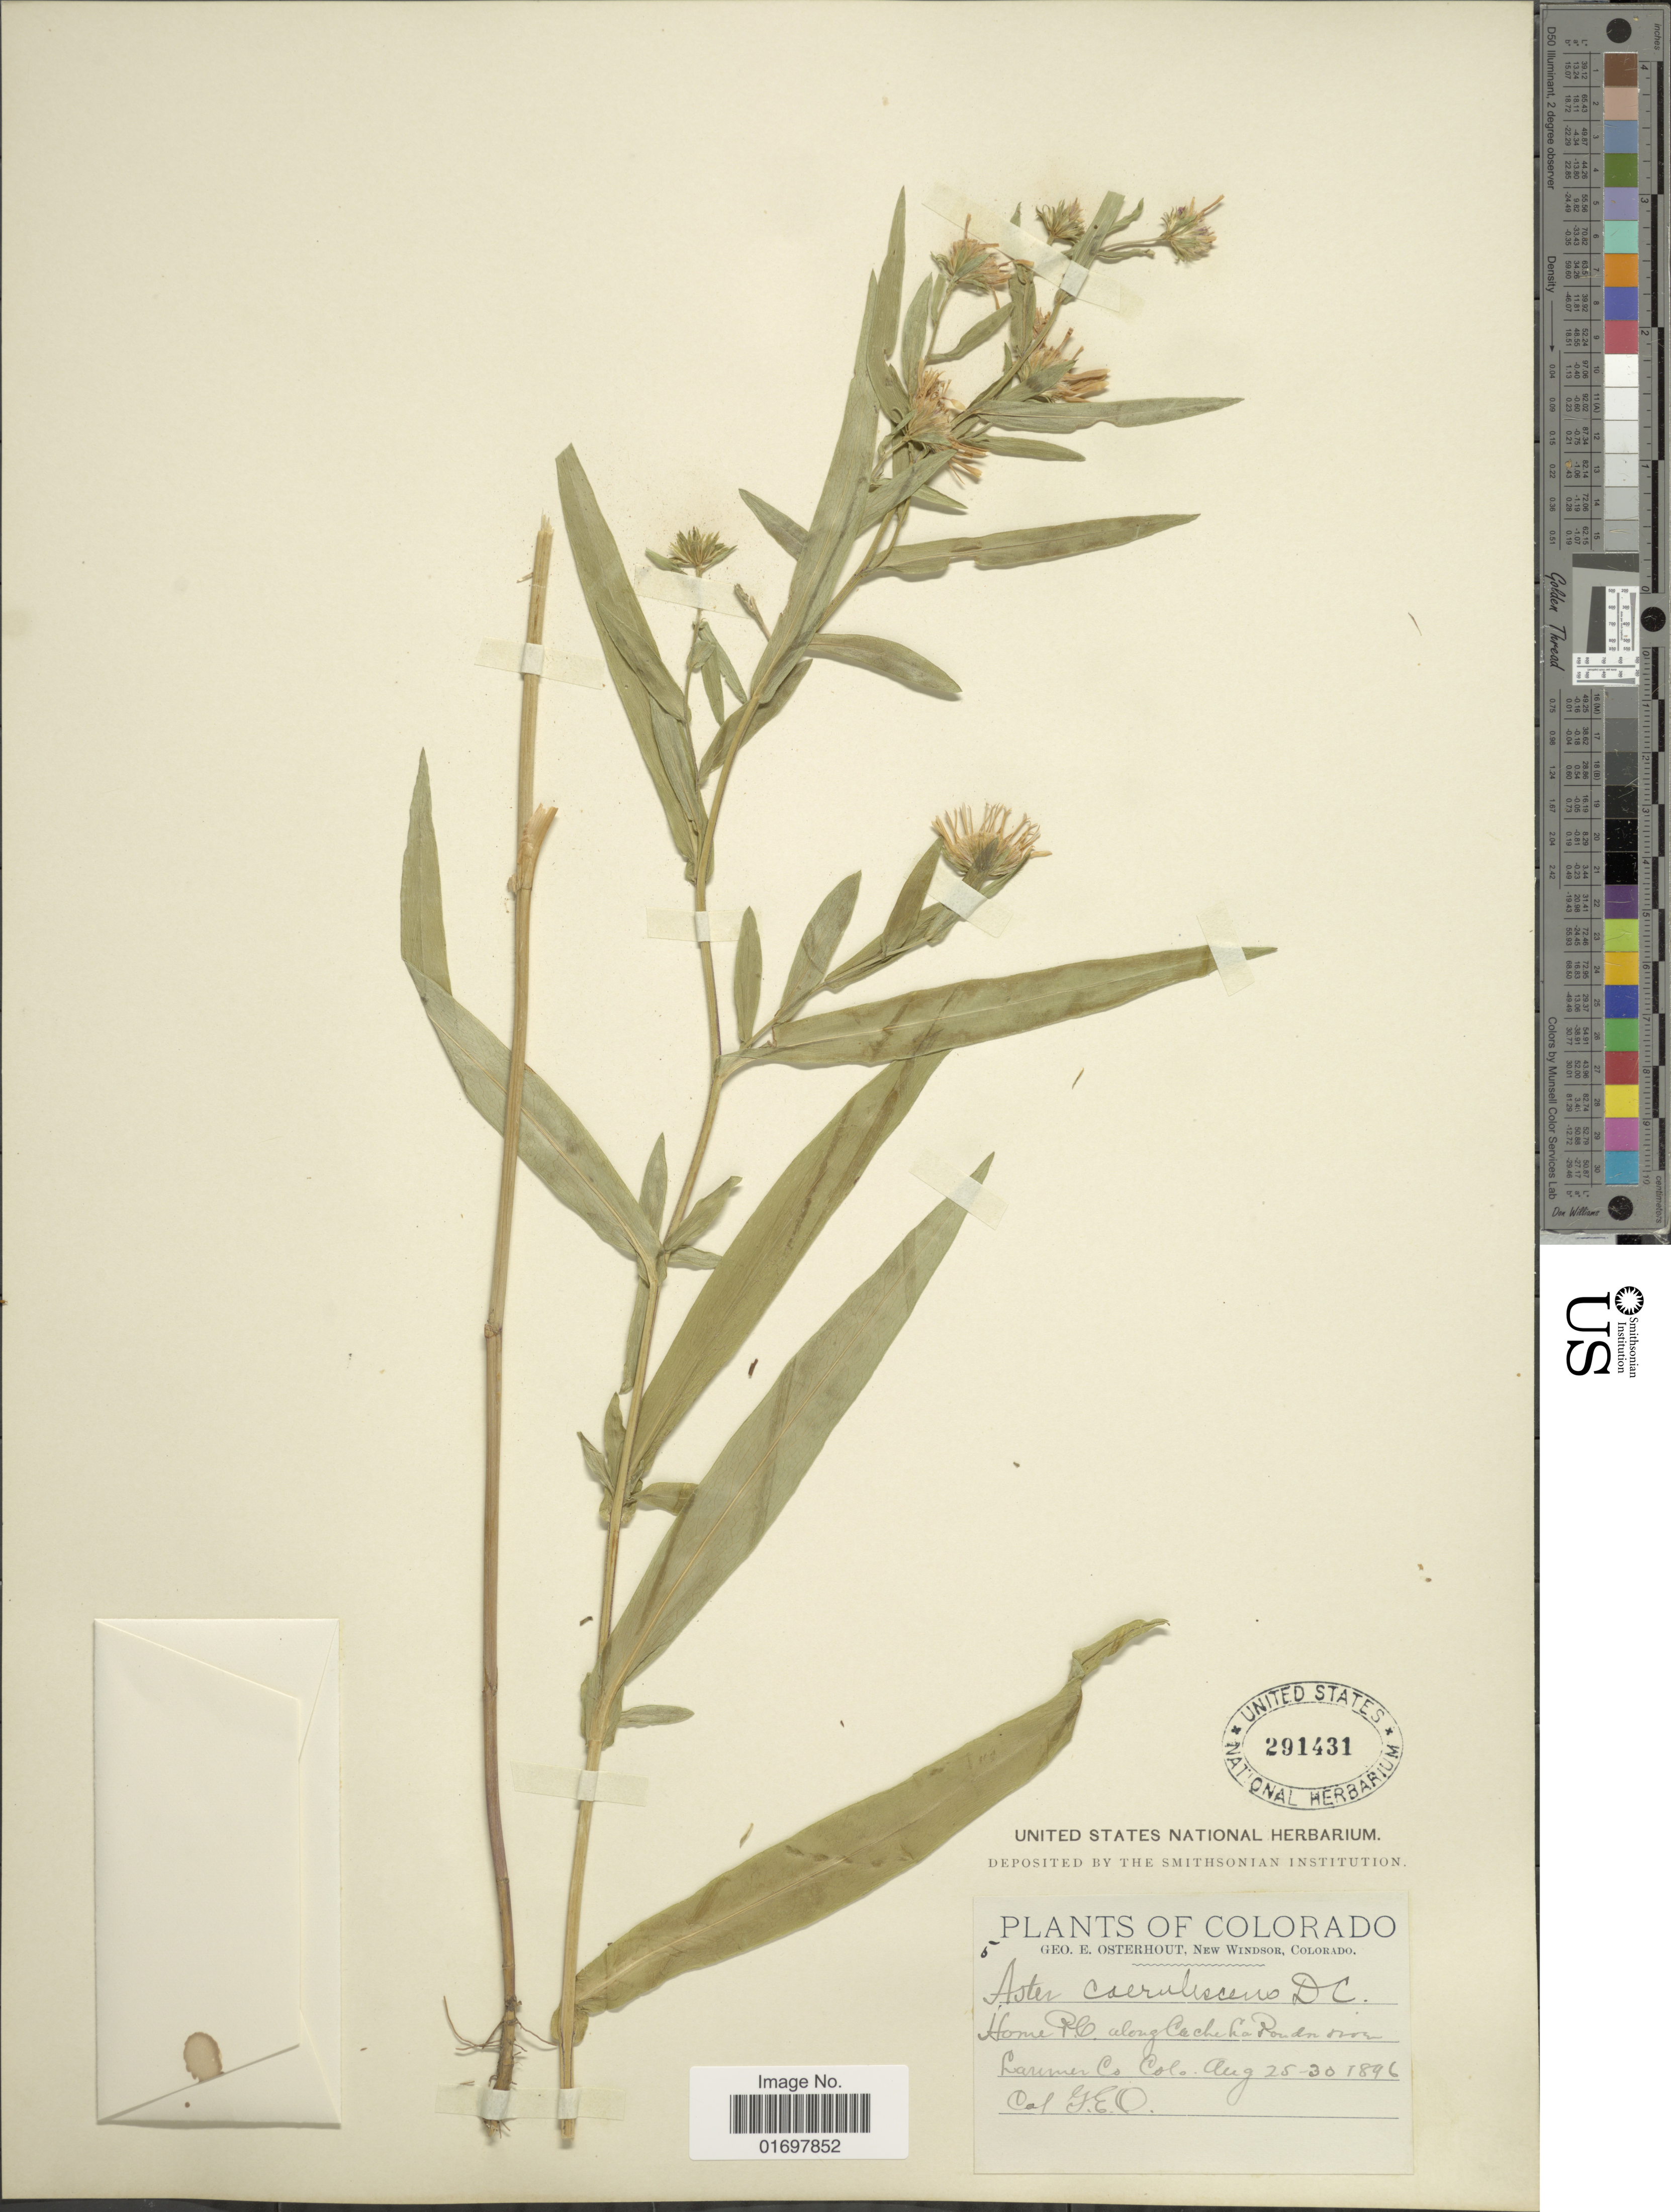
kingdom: Plantae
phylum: Tracheophyta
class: Magnoliopsida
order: Asterales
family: Asteraceae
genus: Symphyotrichum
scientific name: Symphyotrichum lanceolatum var. hesperium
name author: (A. Gray) G.L. Nesom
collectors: G. Osterhout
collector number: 5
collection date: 1896-08-25/1896-08-30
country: United States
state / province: Colorado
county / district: Larimer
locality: Home PC. along Cache La Poudre River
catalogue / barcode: US 291431